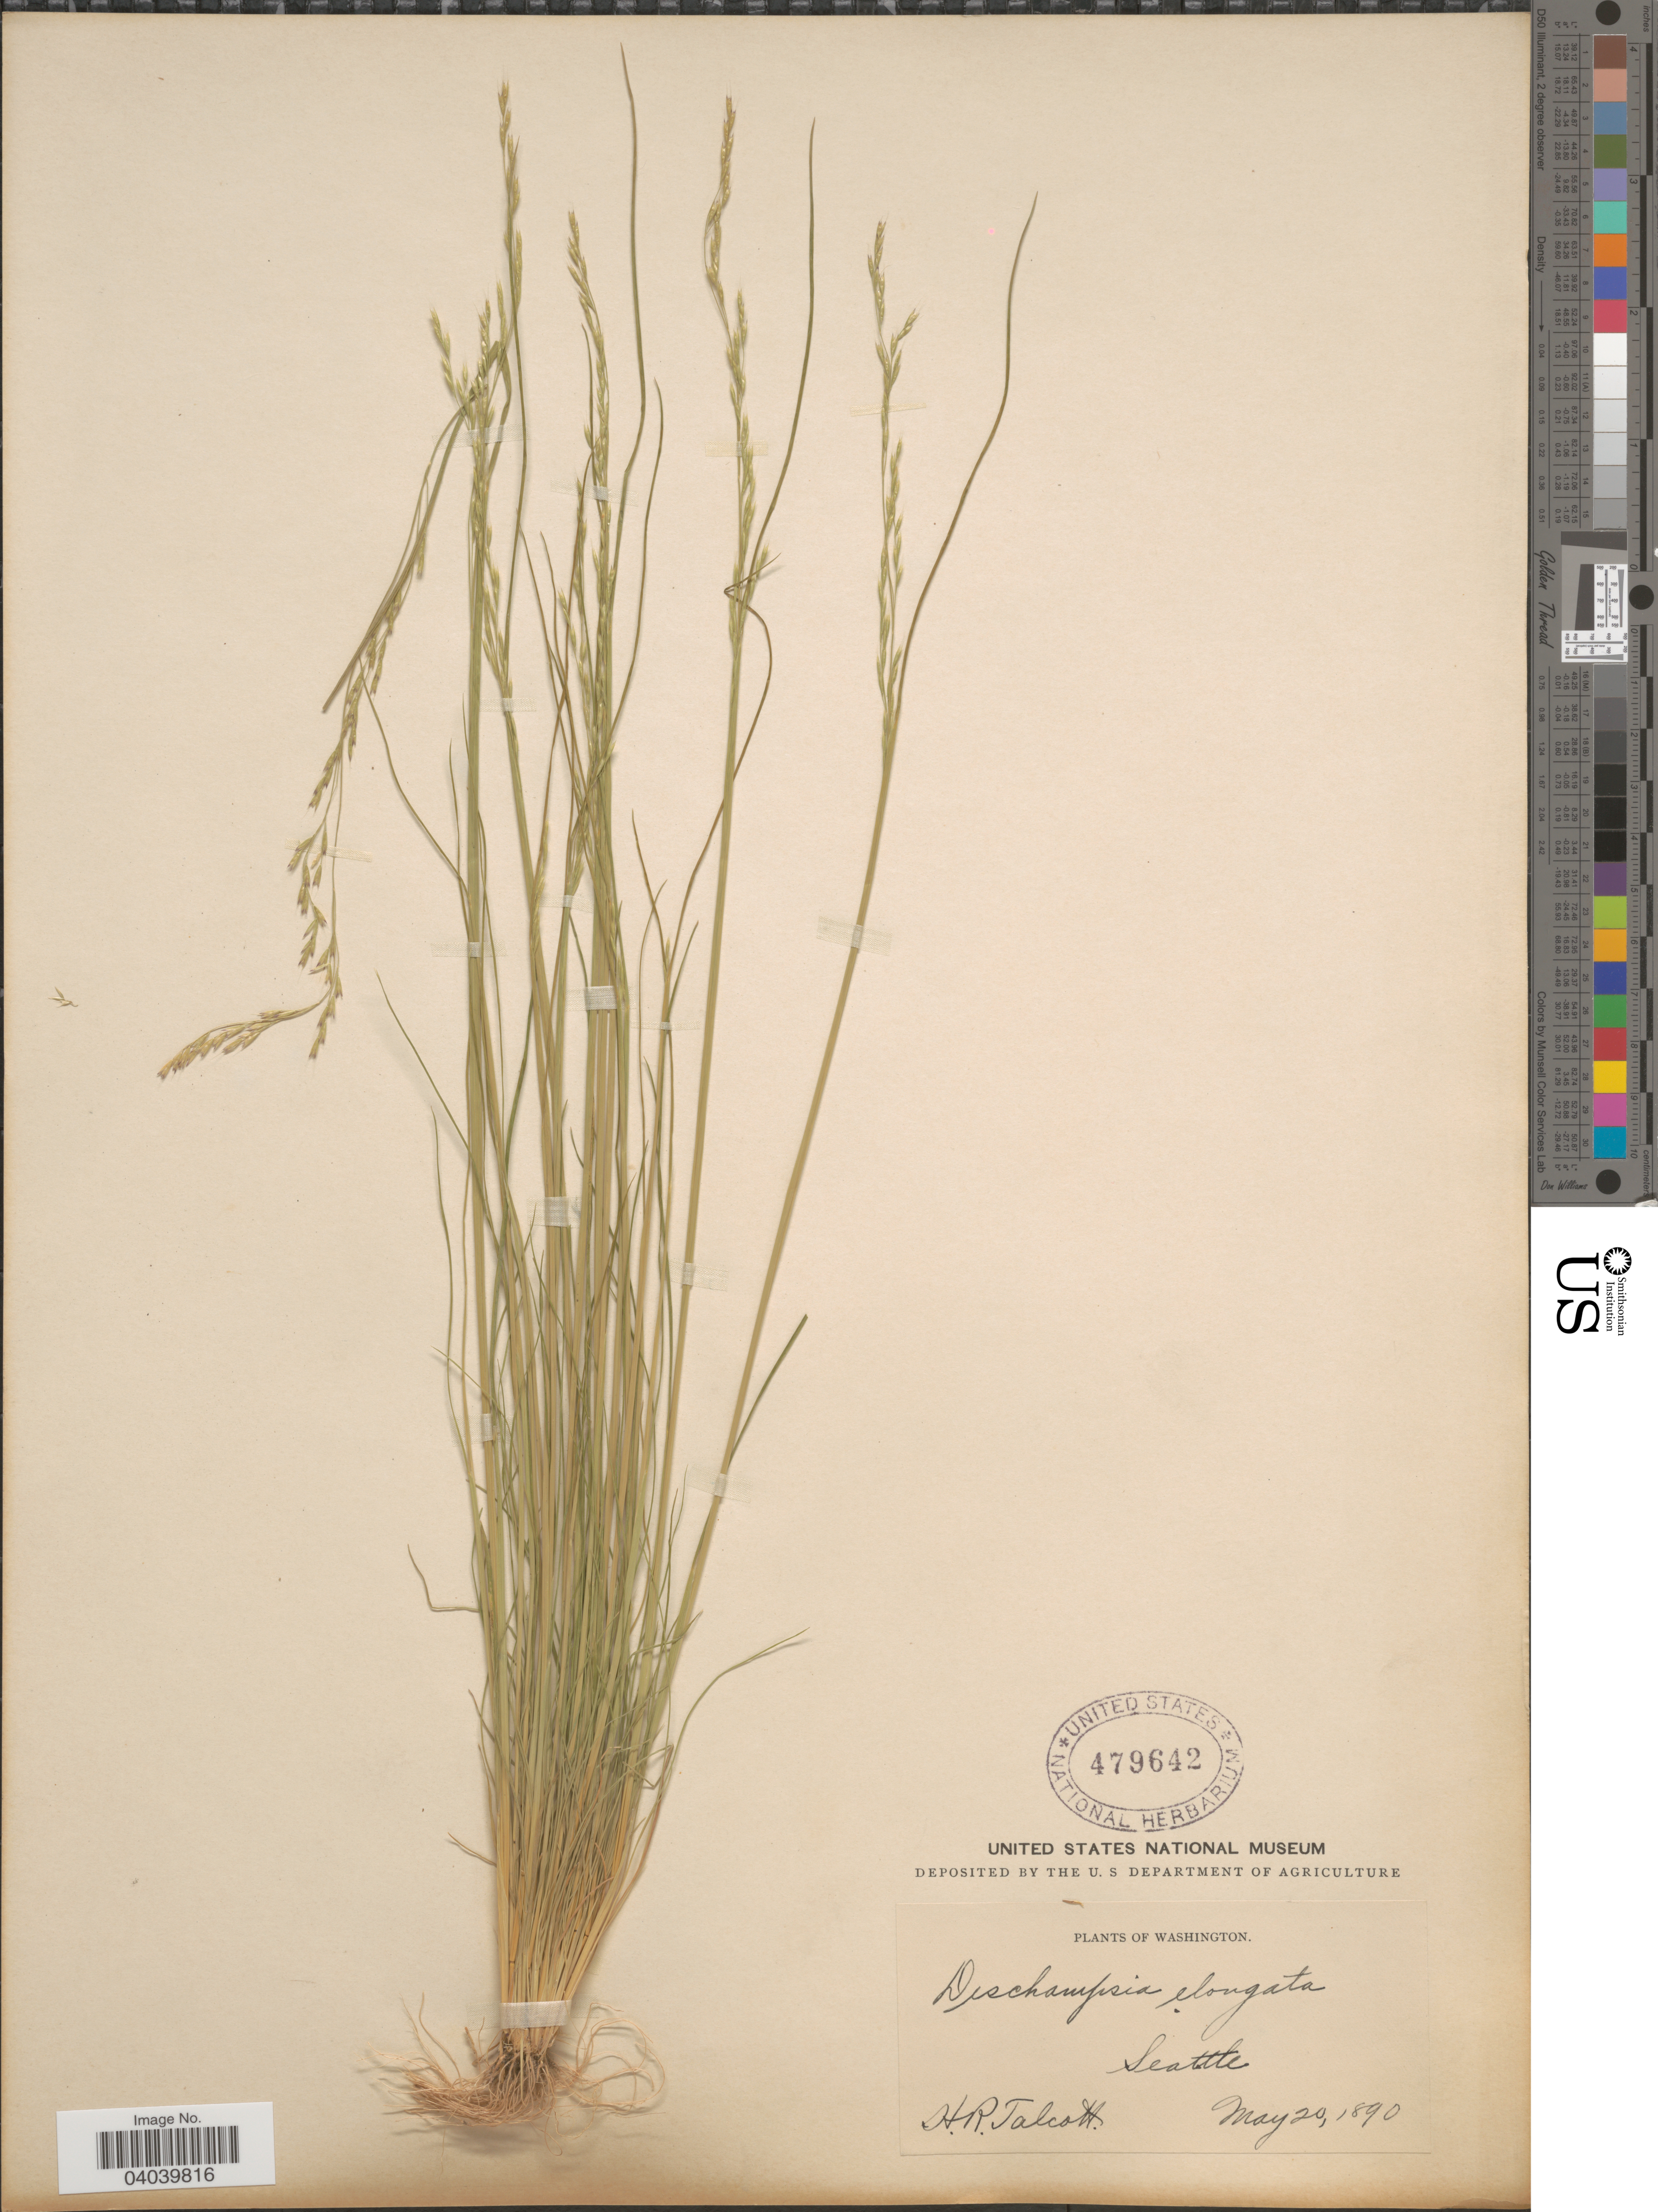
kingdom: Plantae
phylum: Tracheophyta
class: Liliopsida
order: Poales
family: Poaceae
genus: Deschampsia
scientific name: Deschampsia elongata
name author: (Hook.) Munro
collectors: H. Talcott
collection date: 1890-05-20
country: United States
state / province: Washington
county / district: King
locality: Seattle.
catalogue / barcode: US 479642